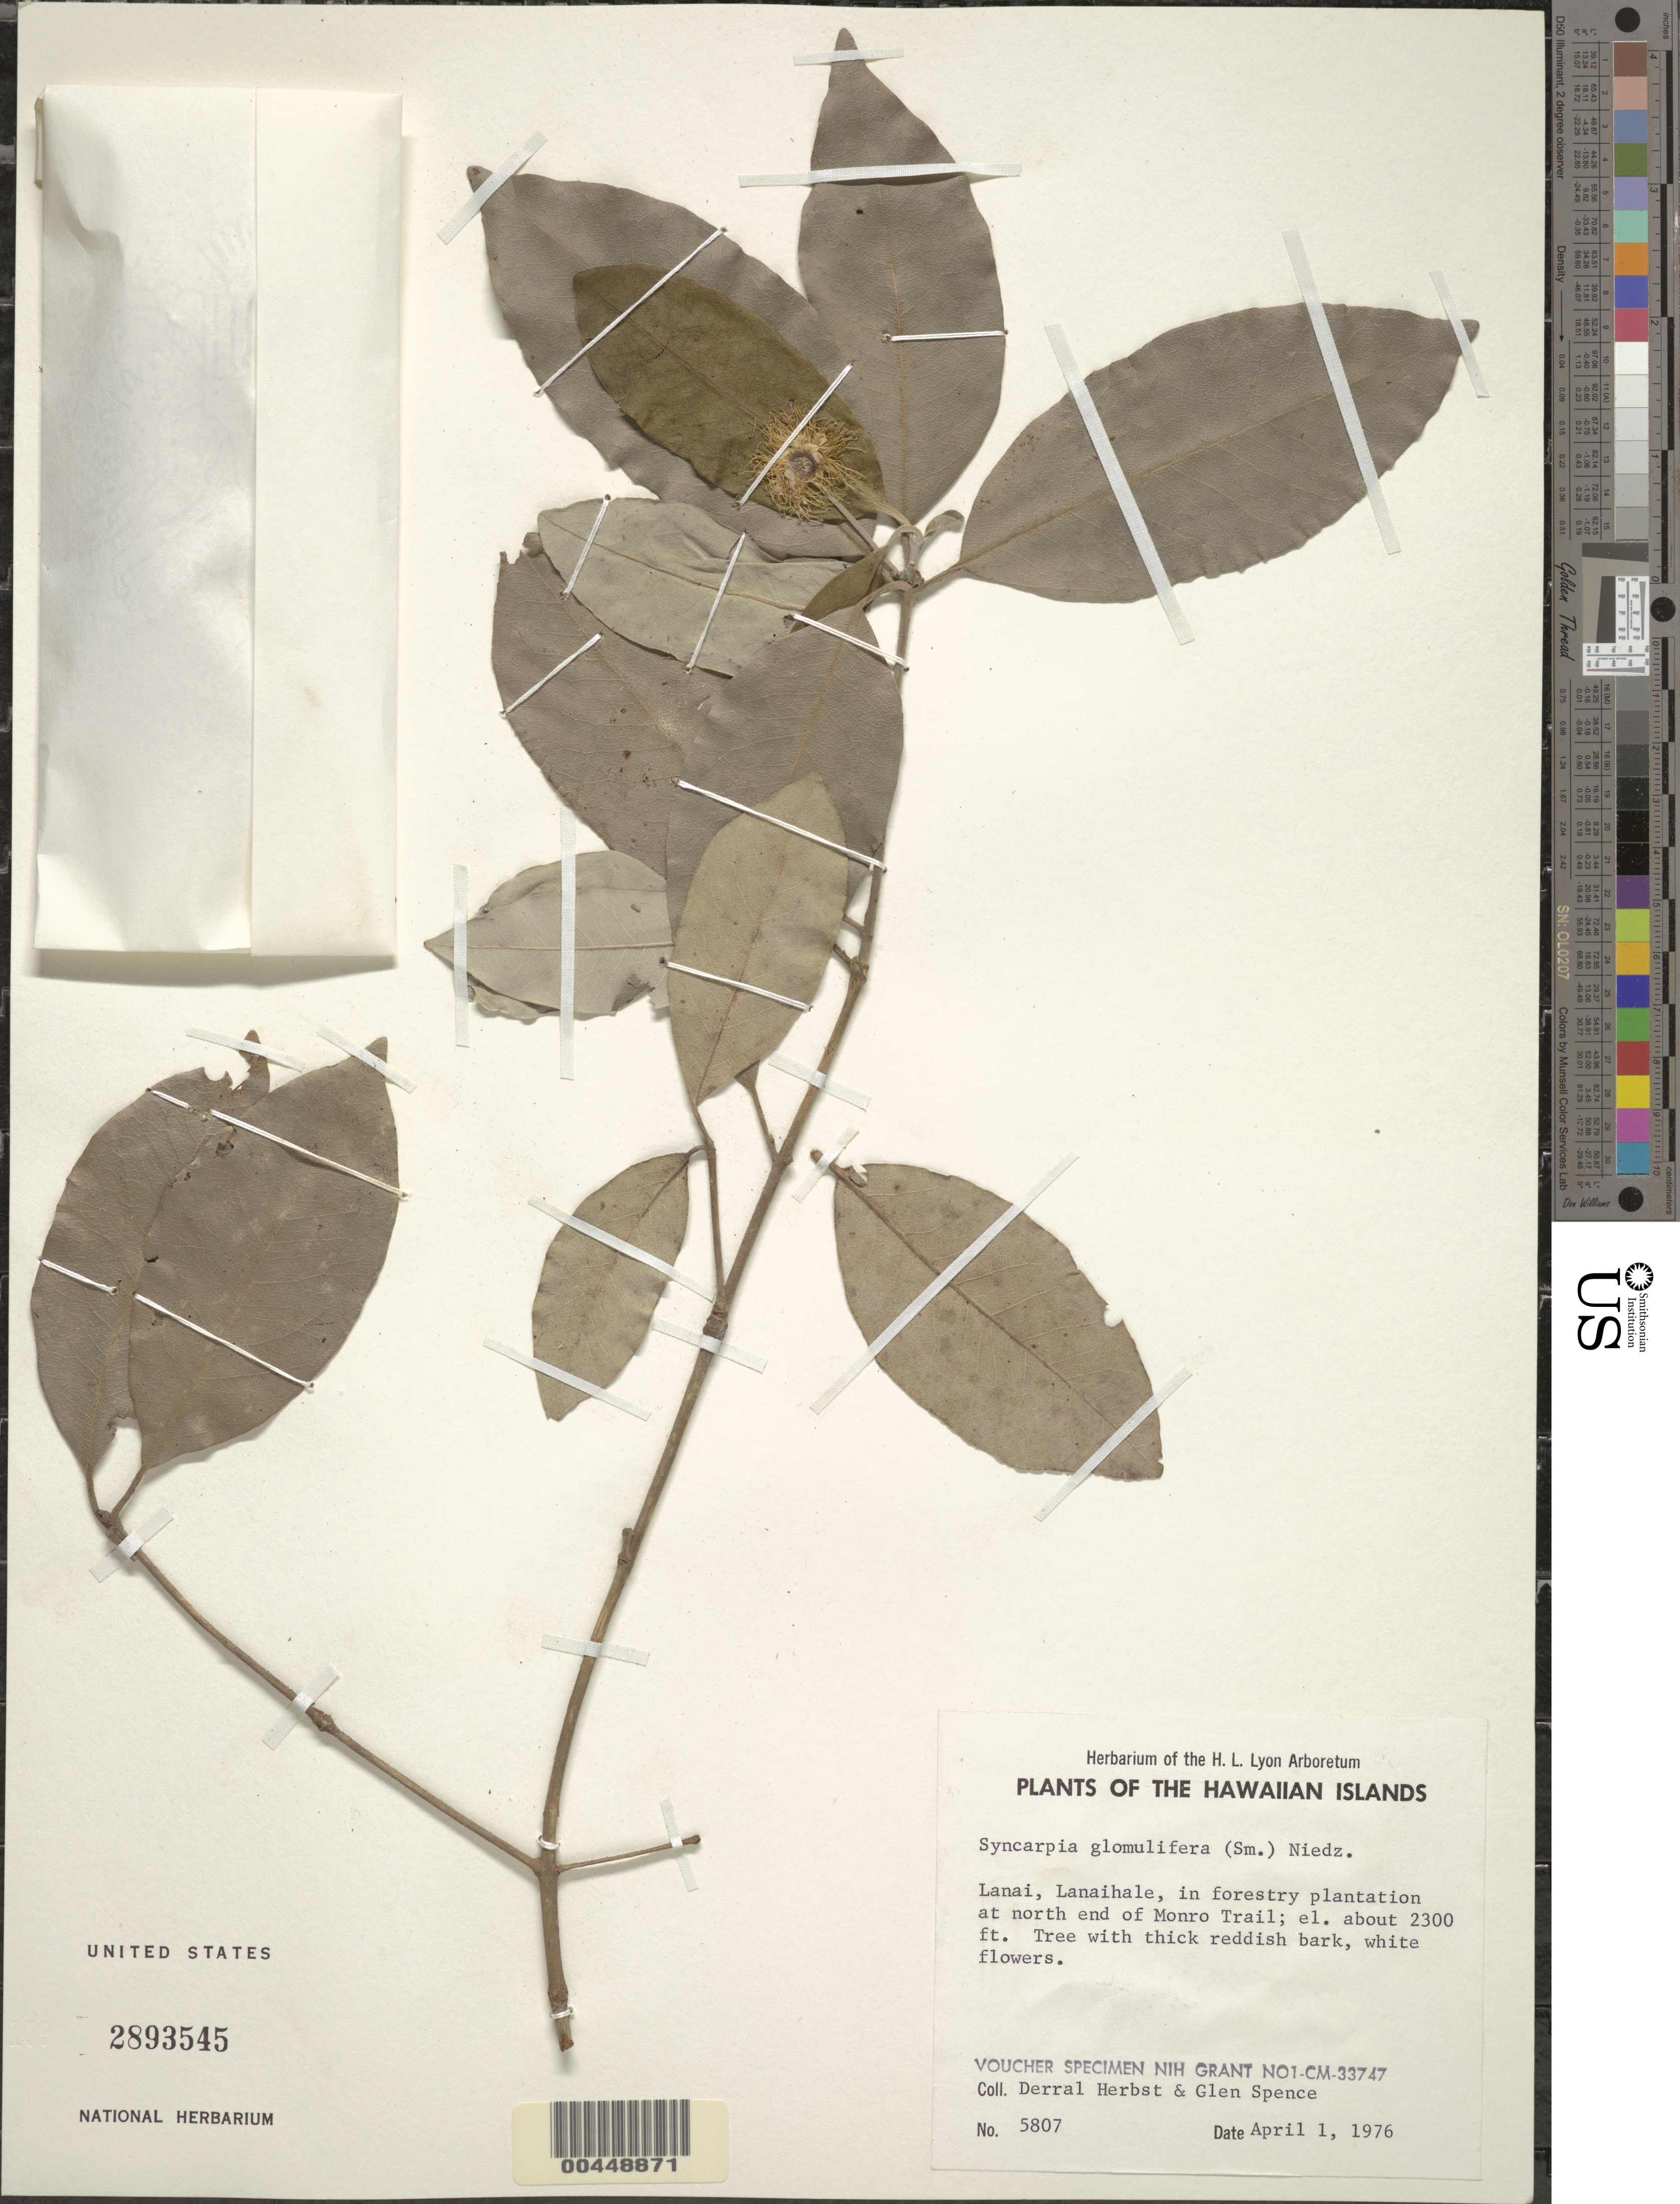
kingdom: Plantae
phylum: Tracheophyta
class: Magnoliopsida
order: Myrtales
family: Myrtaceae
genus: Syncarpia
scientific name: Syncarpia glomulifera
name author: (Sm.) Nied.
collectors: D. R. Herbst & G. Spence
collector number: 5807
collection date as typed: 1 Apr 1976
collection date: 1976-04-01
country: United States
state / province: Hawaii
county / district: Maui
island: Lana'i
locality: Lanaihale, N end of Monro Trail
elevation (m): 701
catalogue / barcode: US 2893545